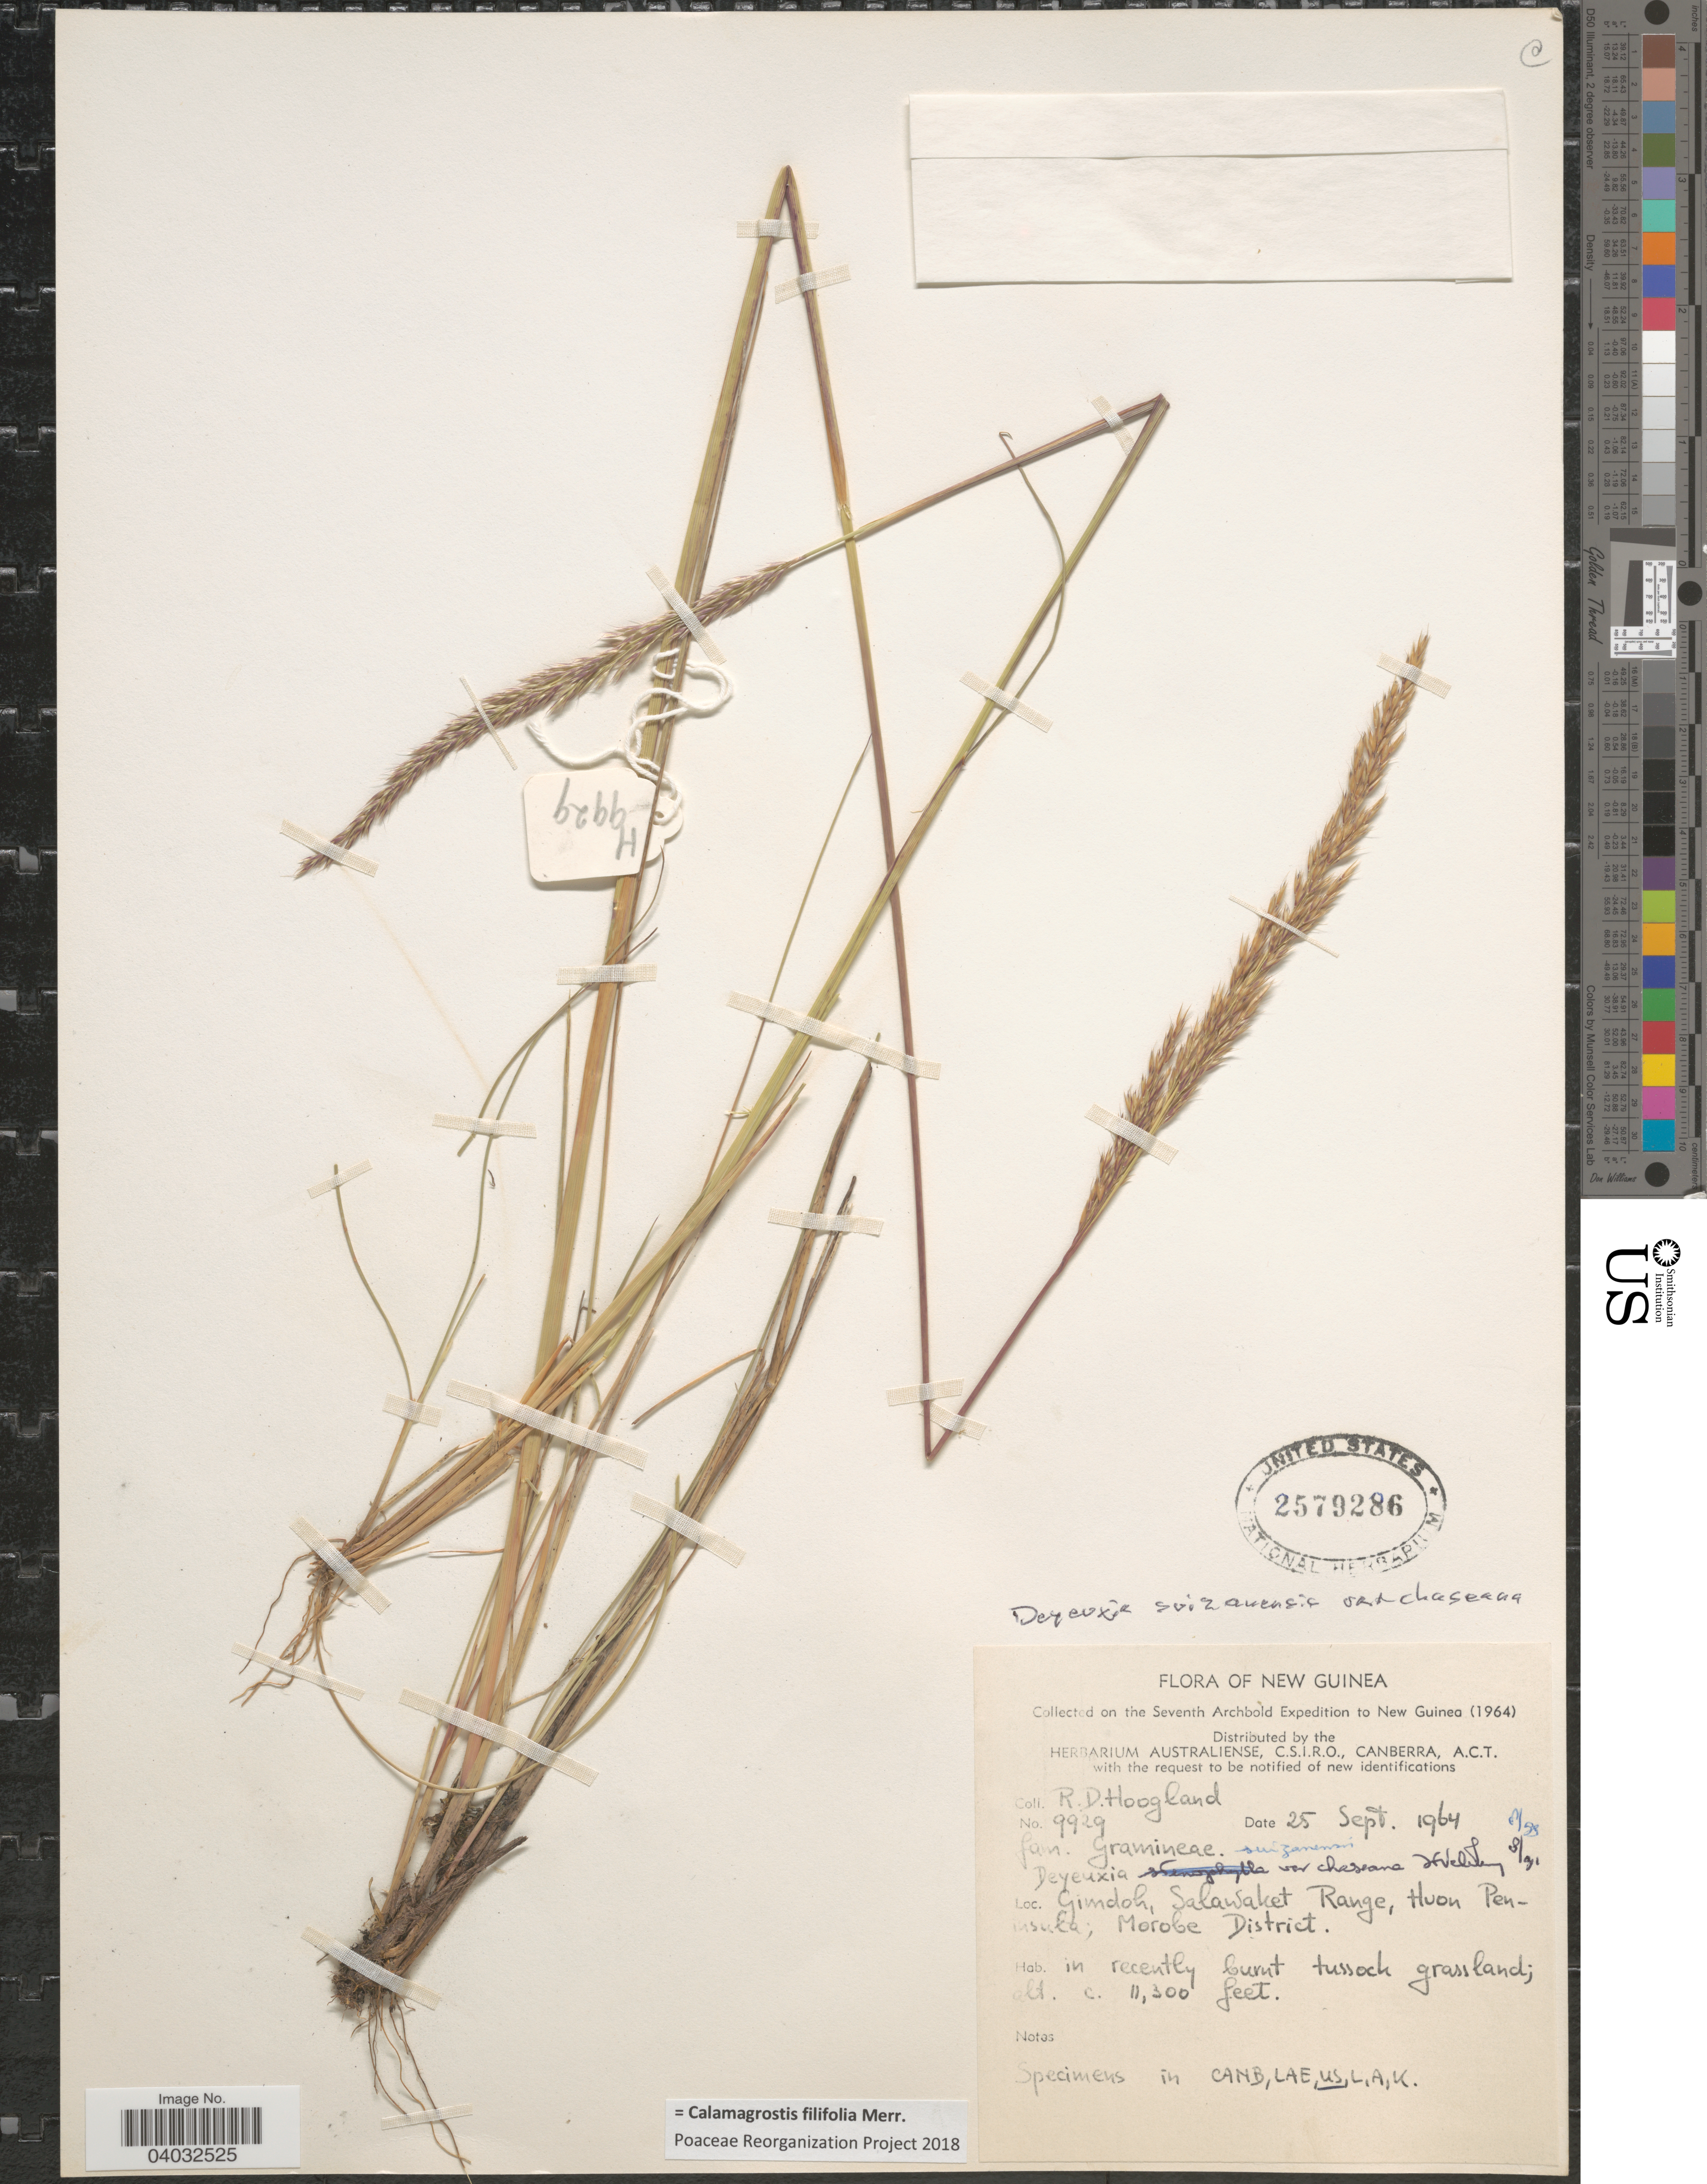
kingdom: Plantae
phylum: Tracheophyta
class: Liliopsida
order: Poales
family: Poaceae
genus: Calamagrostis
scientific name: Calamagrostis filifolia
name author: Merr.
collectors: R. D. Hoogland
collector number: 9929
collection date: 1964-09-25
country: Papua New Guinea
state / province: Morobe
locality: New Guinea. Gimdoh, Salawaket Range, Huon Peninsula; Morobe District.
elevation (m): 3444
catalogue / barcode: US 2579286